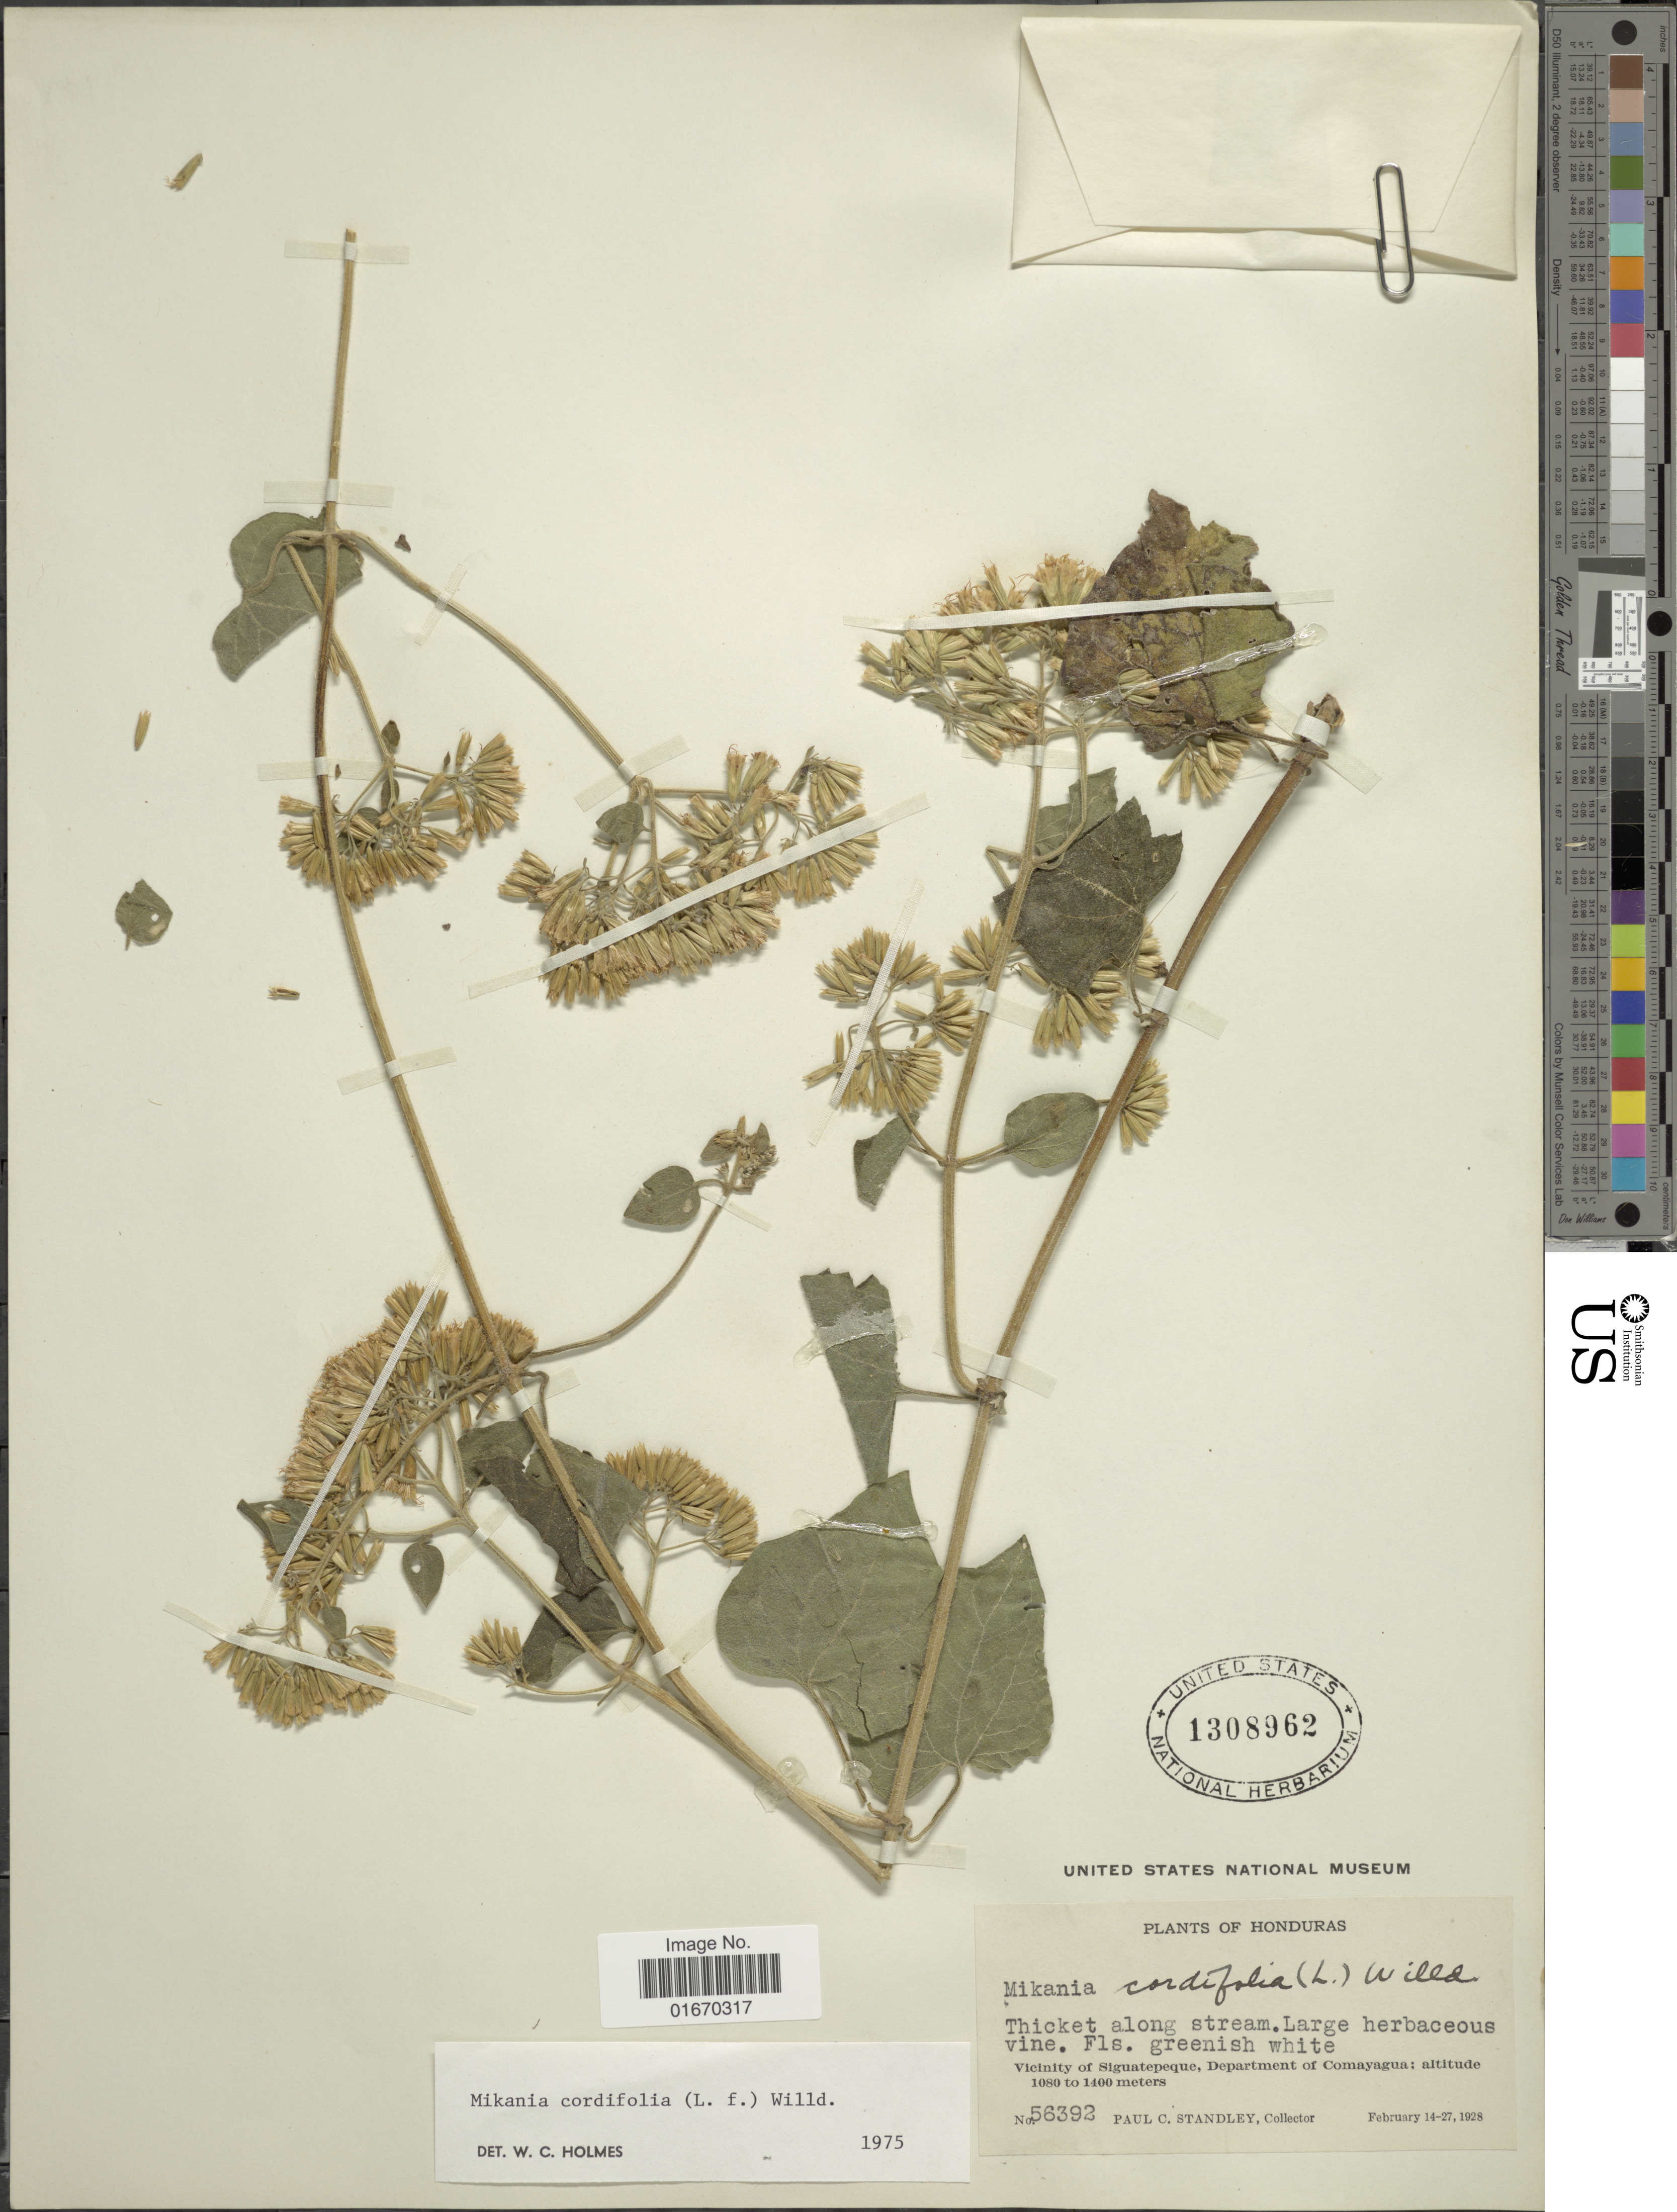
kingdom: Plantae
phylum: Tracheophyta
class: Magnoliopsida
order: Asterales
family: Asteraceae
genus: Mikania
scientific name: Mikania cordifolia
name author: Kunth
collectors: P. C. Standley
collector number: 56392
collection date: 1928-02-14/1928-02-27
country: Honduras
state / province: Comayagua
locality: Vicinity of Siguatepeque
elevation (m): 1080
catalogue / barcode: US 1308962